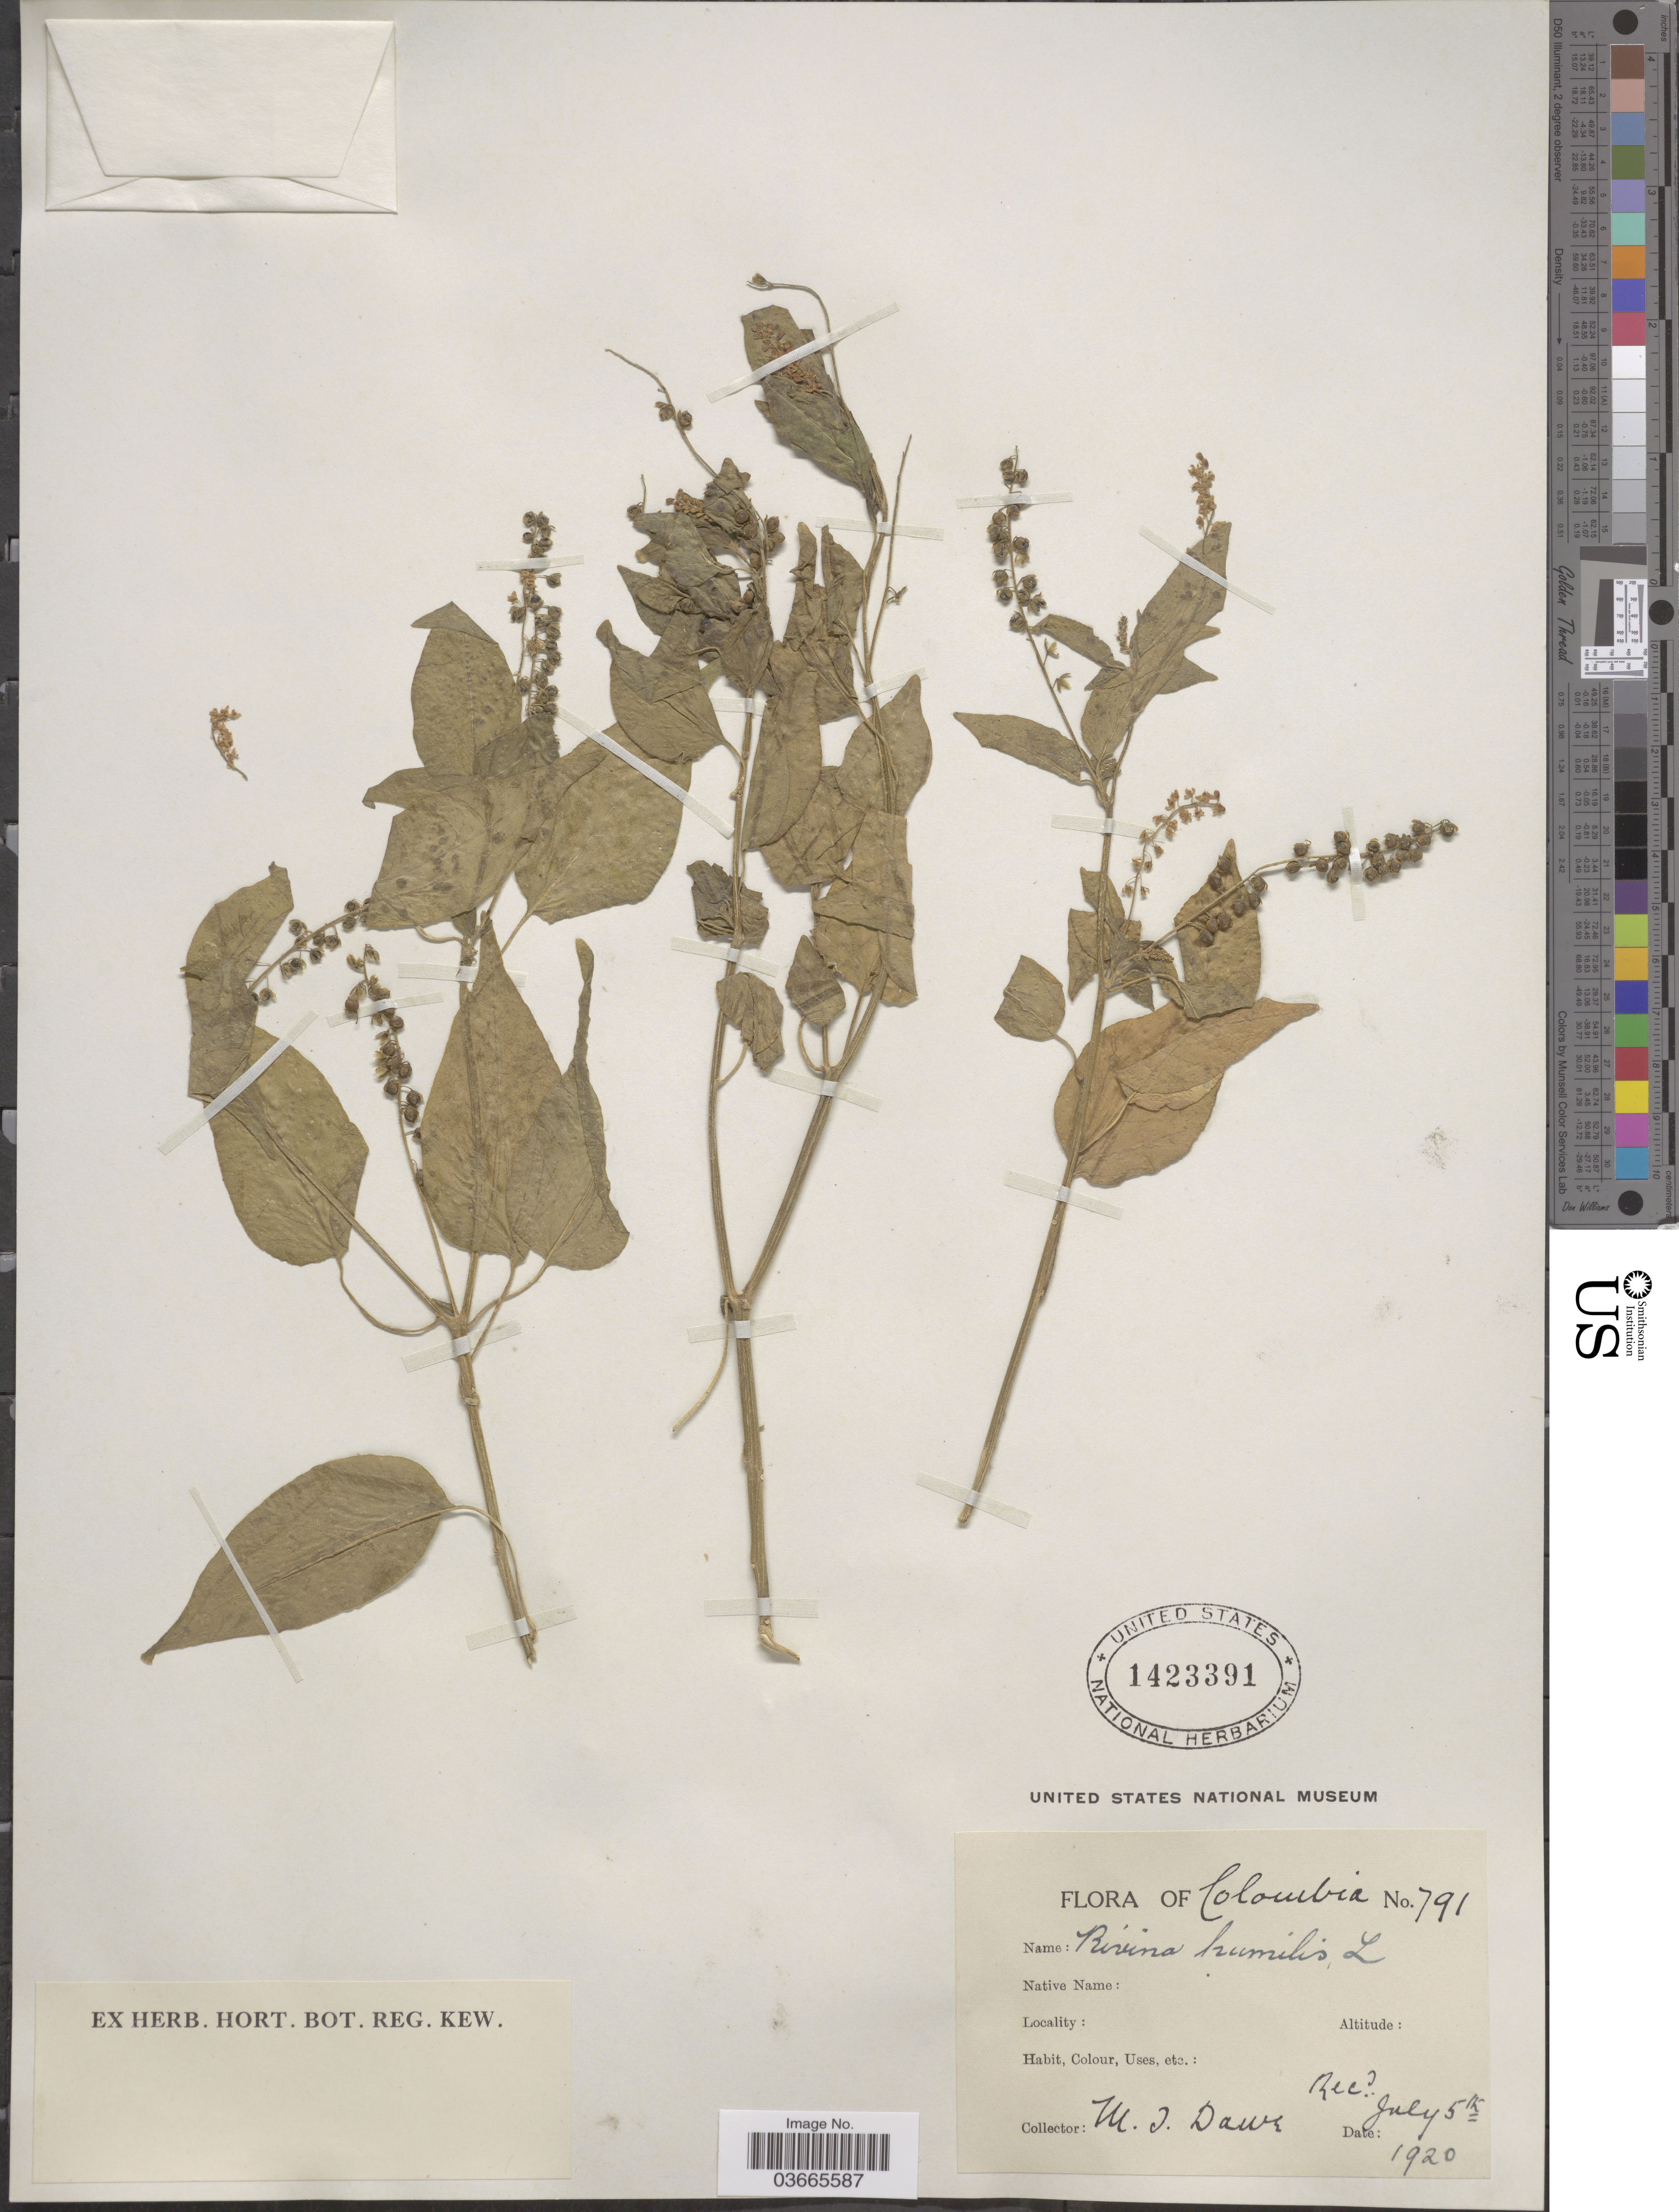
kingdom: Plantae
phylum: Tracheophyta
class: Magnoliopsida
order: Caryophyllales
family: Phytolaccaceae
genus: Rivina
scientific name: Rivina humilis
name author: L.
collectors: M. T. Dawe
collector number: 791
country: Colombia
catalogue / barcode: US 1423391